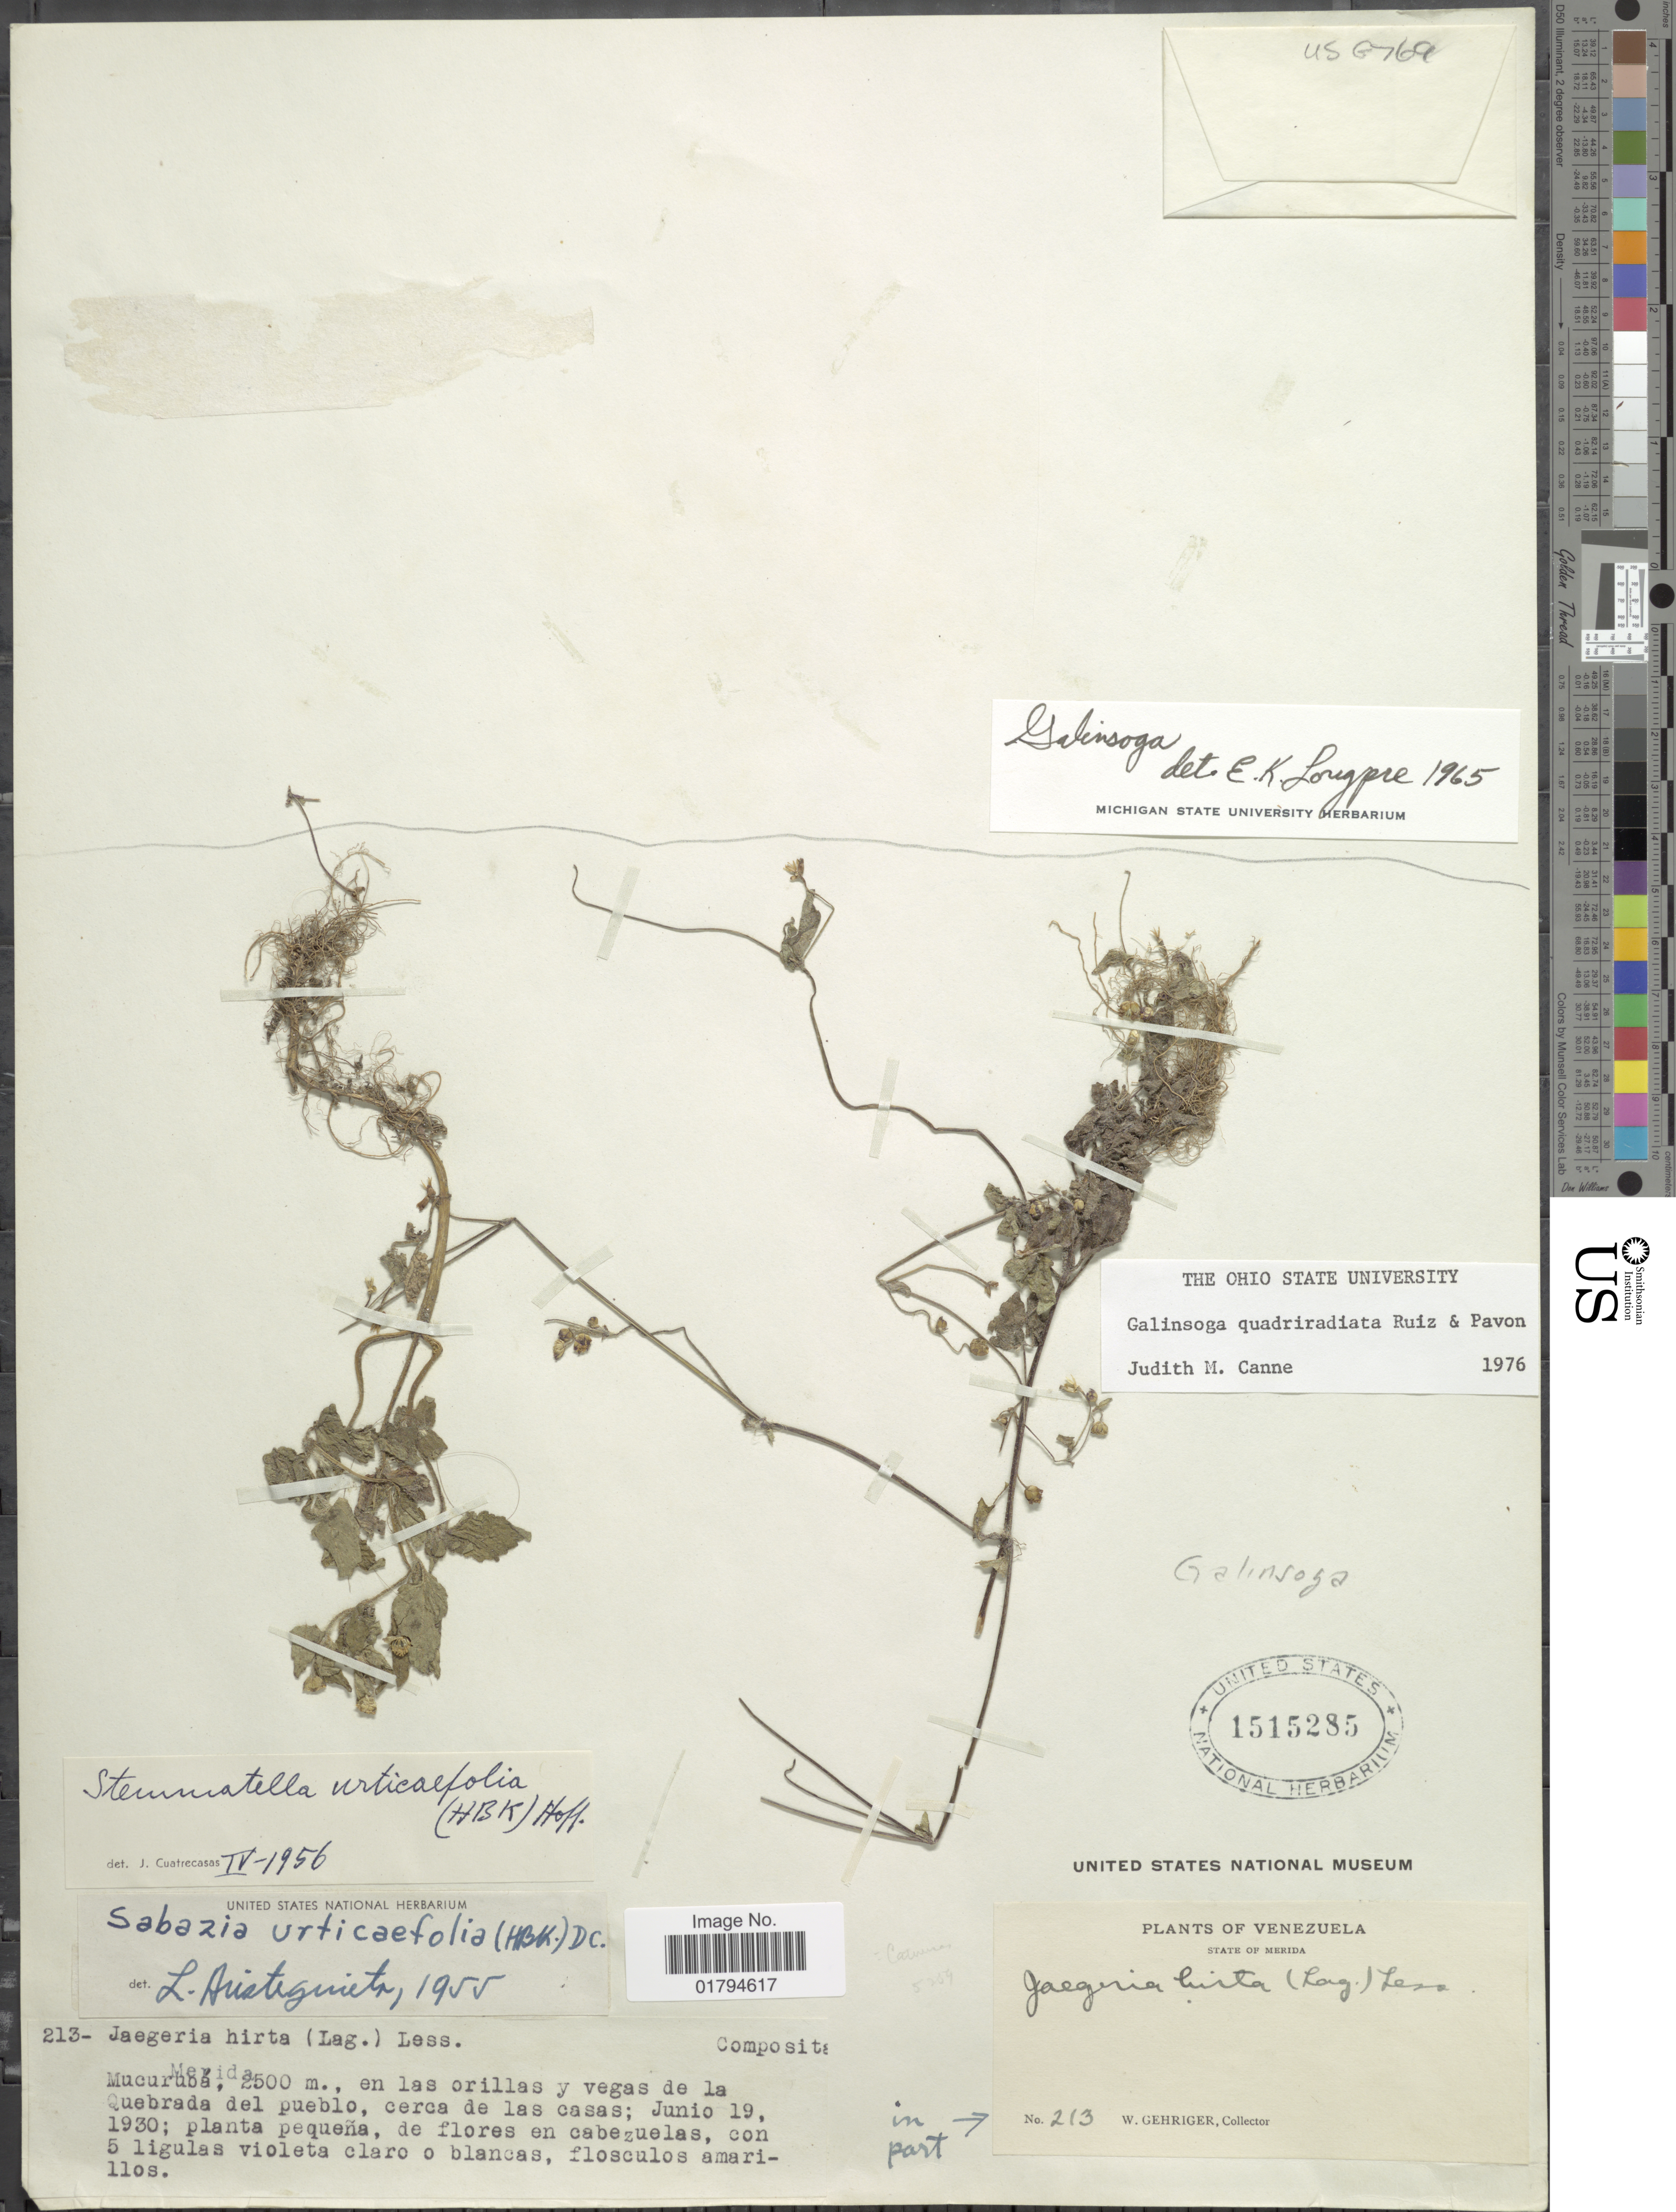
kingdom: Plantae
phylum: Tracheophyta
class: Magnoliopsida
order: Asterales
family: Asteraceae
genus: Galinsoga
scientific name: Galinsoga quadriradiata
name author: Ruiz & Pav.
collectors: W. Gehriger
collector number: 213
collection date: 1930-06-19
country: Venezuela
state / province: Mérida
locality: Mucuruba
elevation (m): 2500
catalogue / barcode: US 1515285